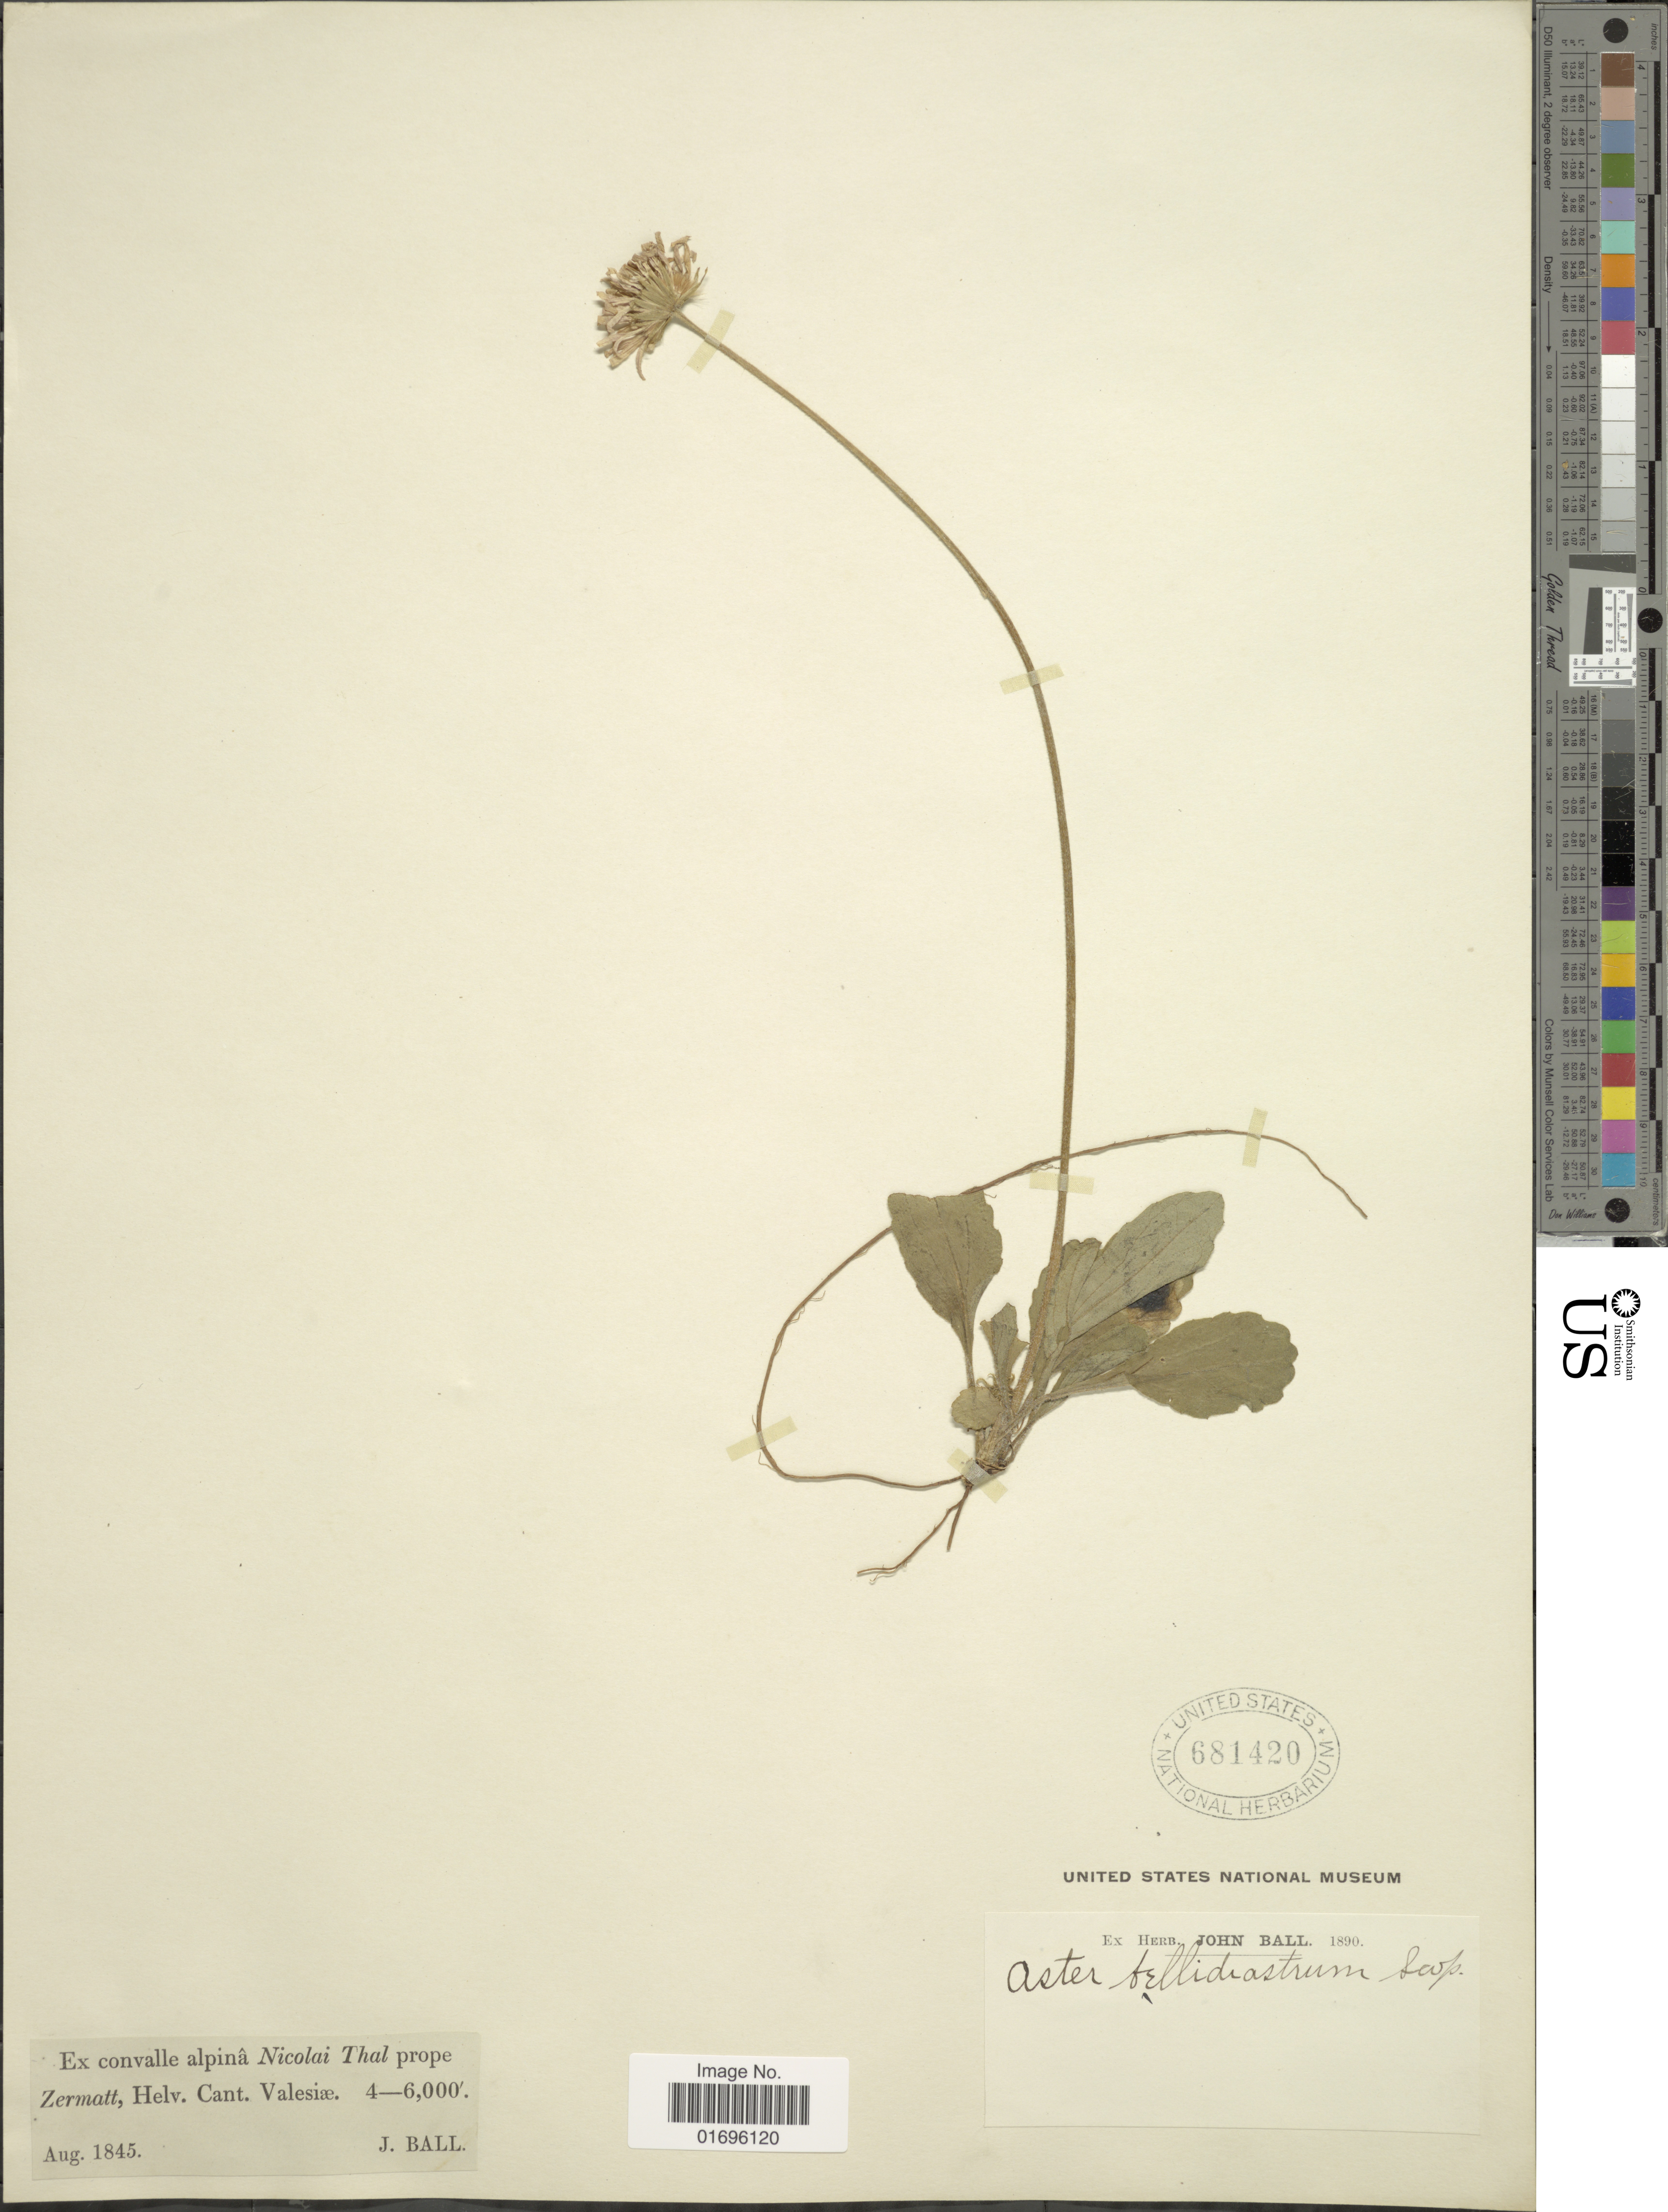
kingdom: Plantae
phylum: Tracheophyta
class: Magnoliopsida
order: Asterales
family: Asteraceae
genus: Aster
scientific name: Aster bellidiastrum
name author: (L.) Scop.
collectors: J. Ball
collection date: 1845-08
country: Switzerland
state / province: Valais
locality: Ex convalle alpinâ Nicolai Thal prope Zermatt, Helv. Cant. Valesiæ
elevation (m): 1219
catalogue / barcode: US 681420